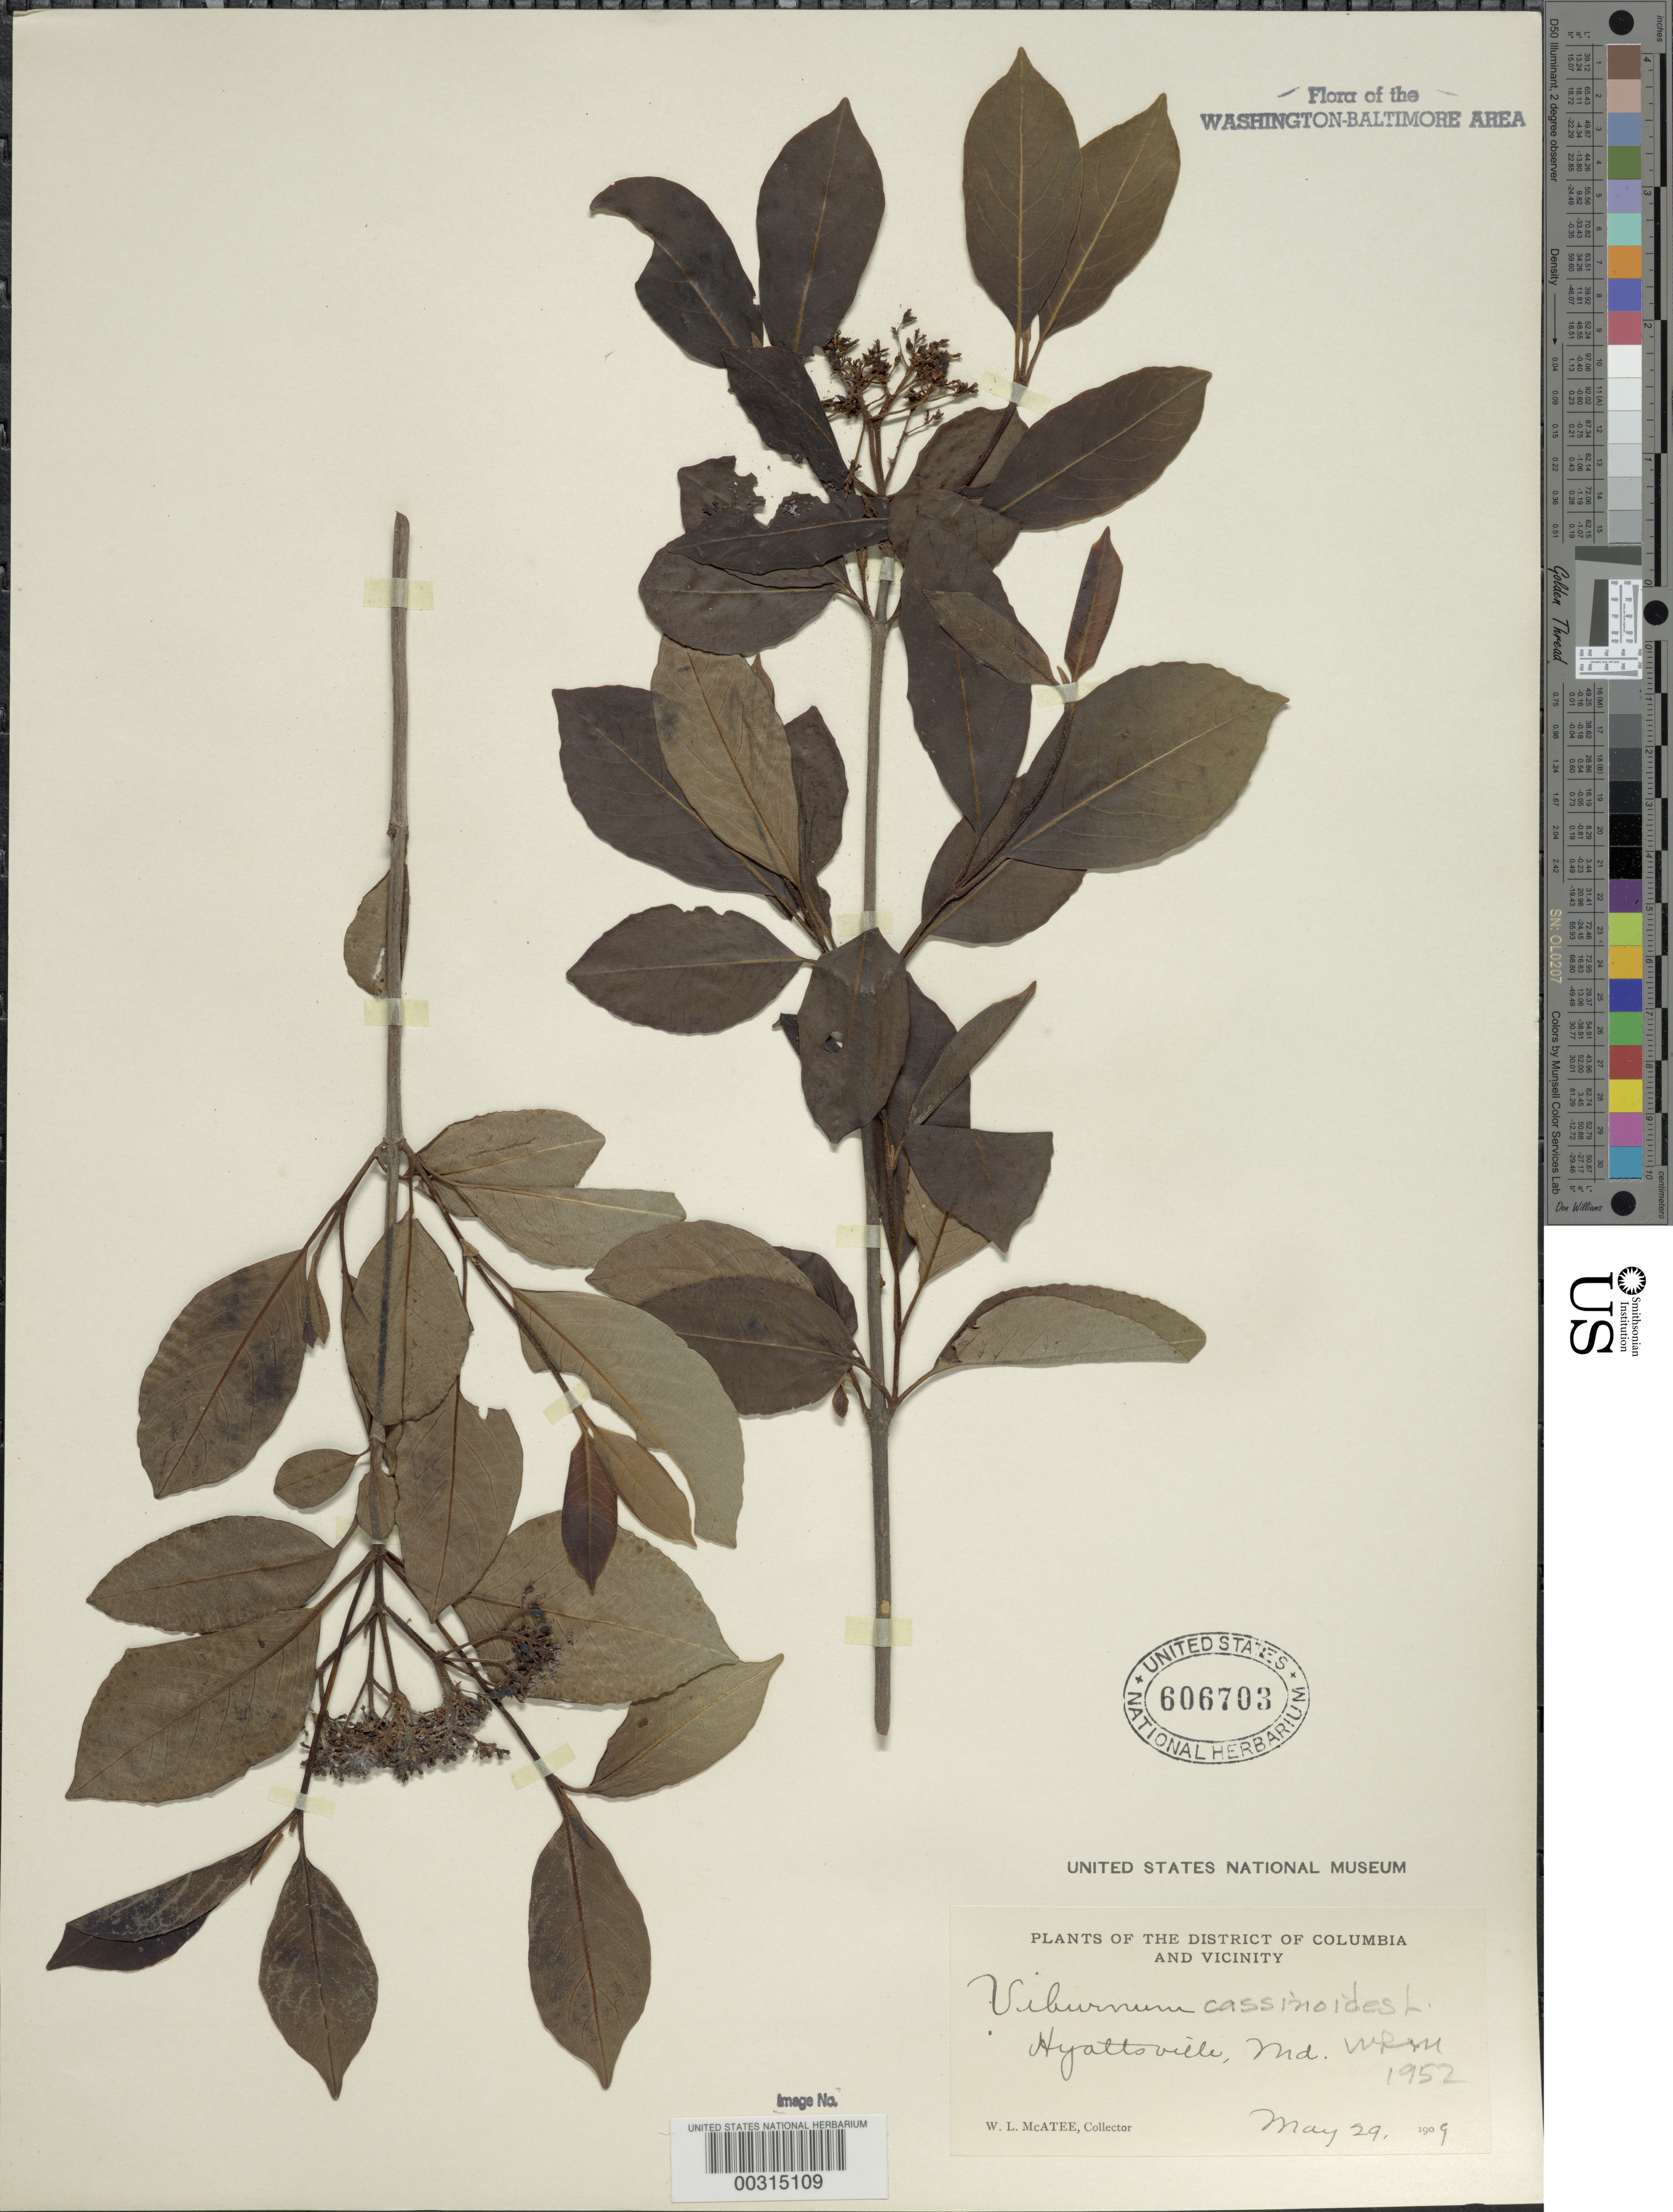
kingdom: Plantae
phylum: Tracheophyta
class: Magnoliopsida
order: Dipsacales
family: Viburnaceae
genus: Viburnum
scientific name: Viburnum cassinoides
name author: L.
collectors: W. McAtee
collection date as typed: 29 May 1909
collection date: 1909-05-29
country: United States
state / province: Maryland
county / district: Prince George's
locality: Hyattsville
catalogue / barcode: US 606703